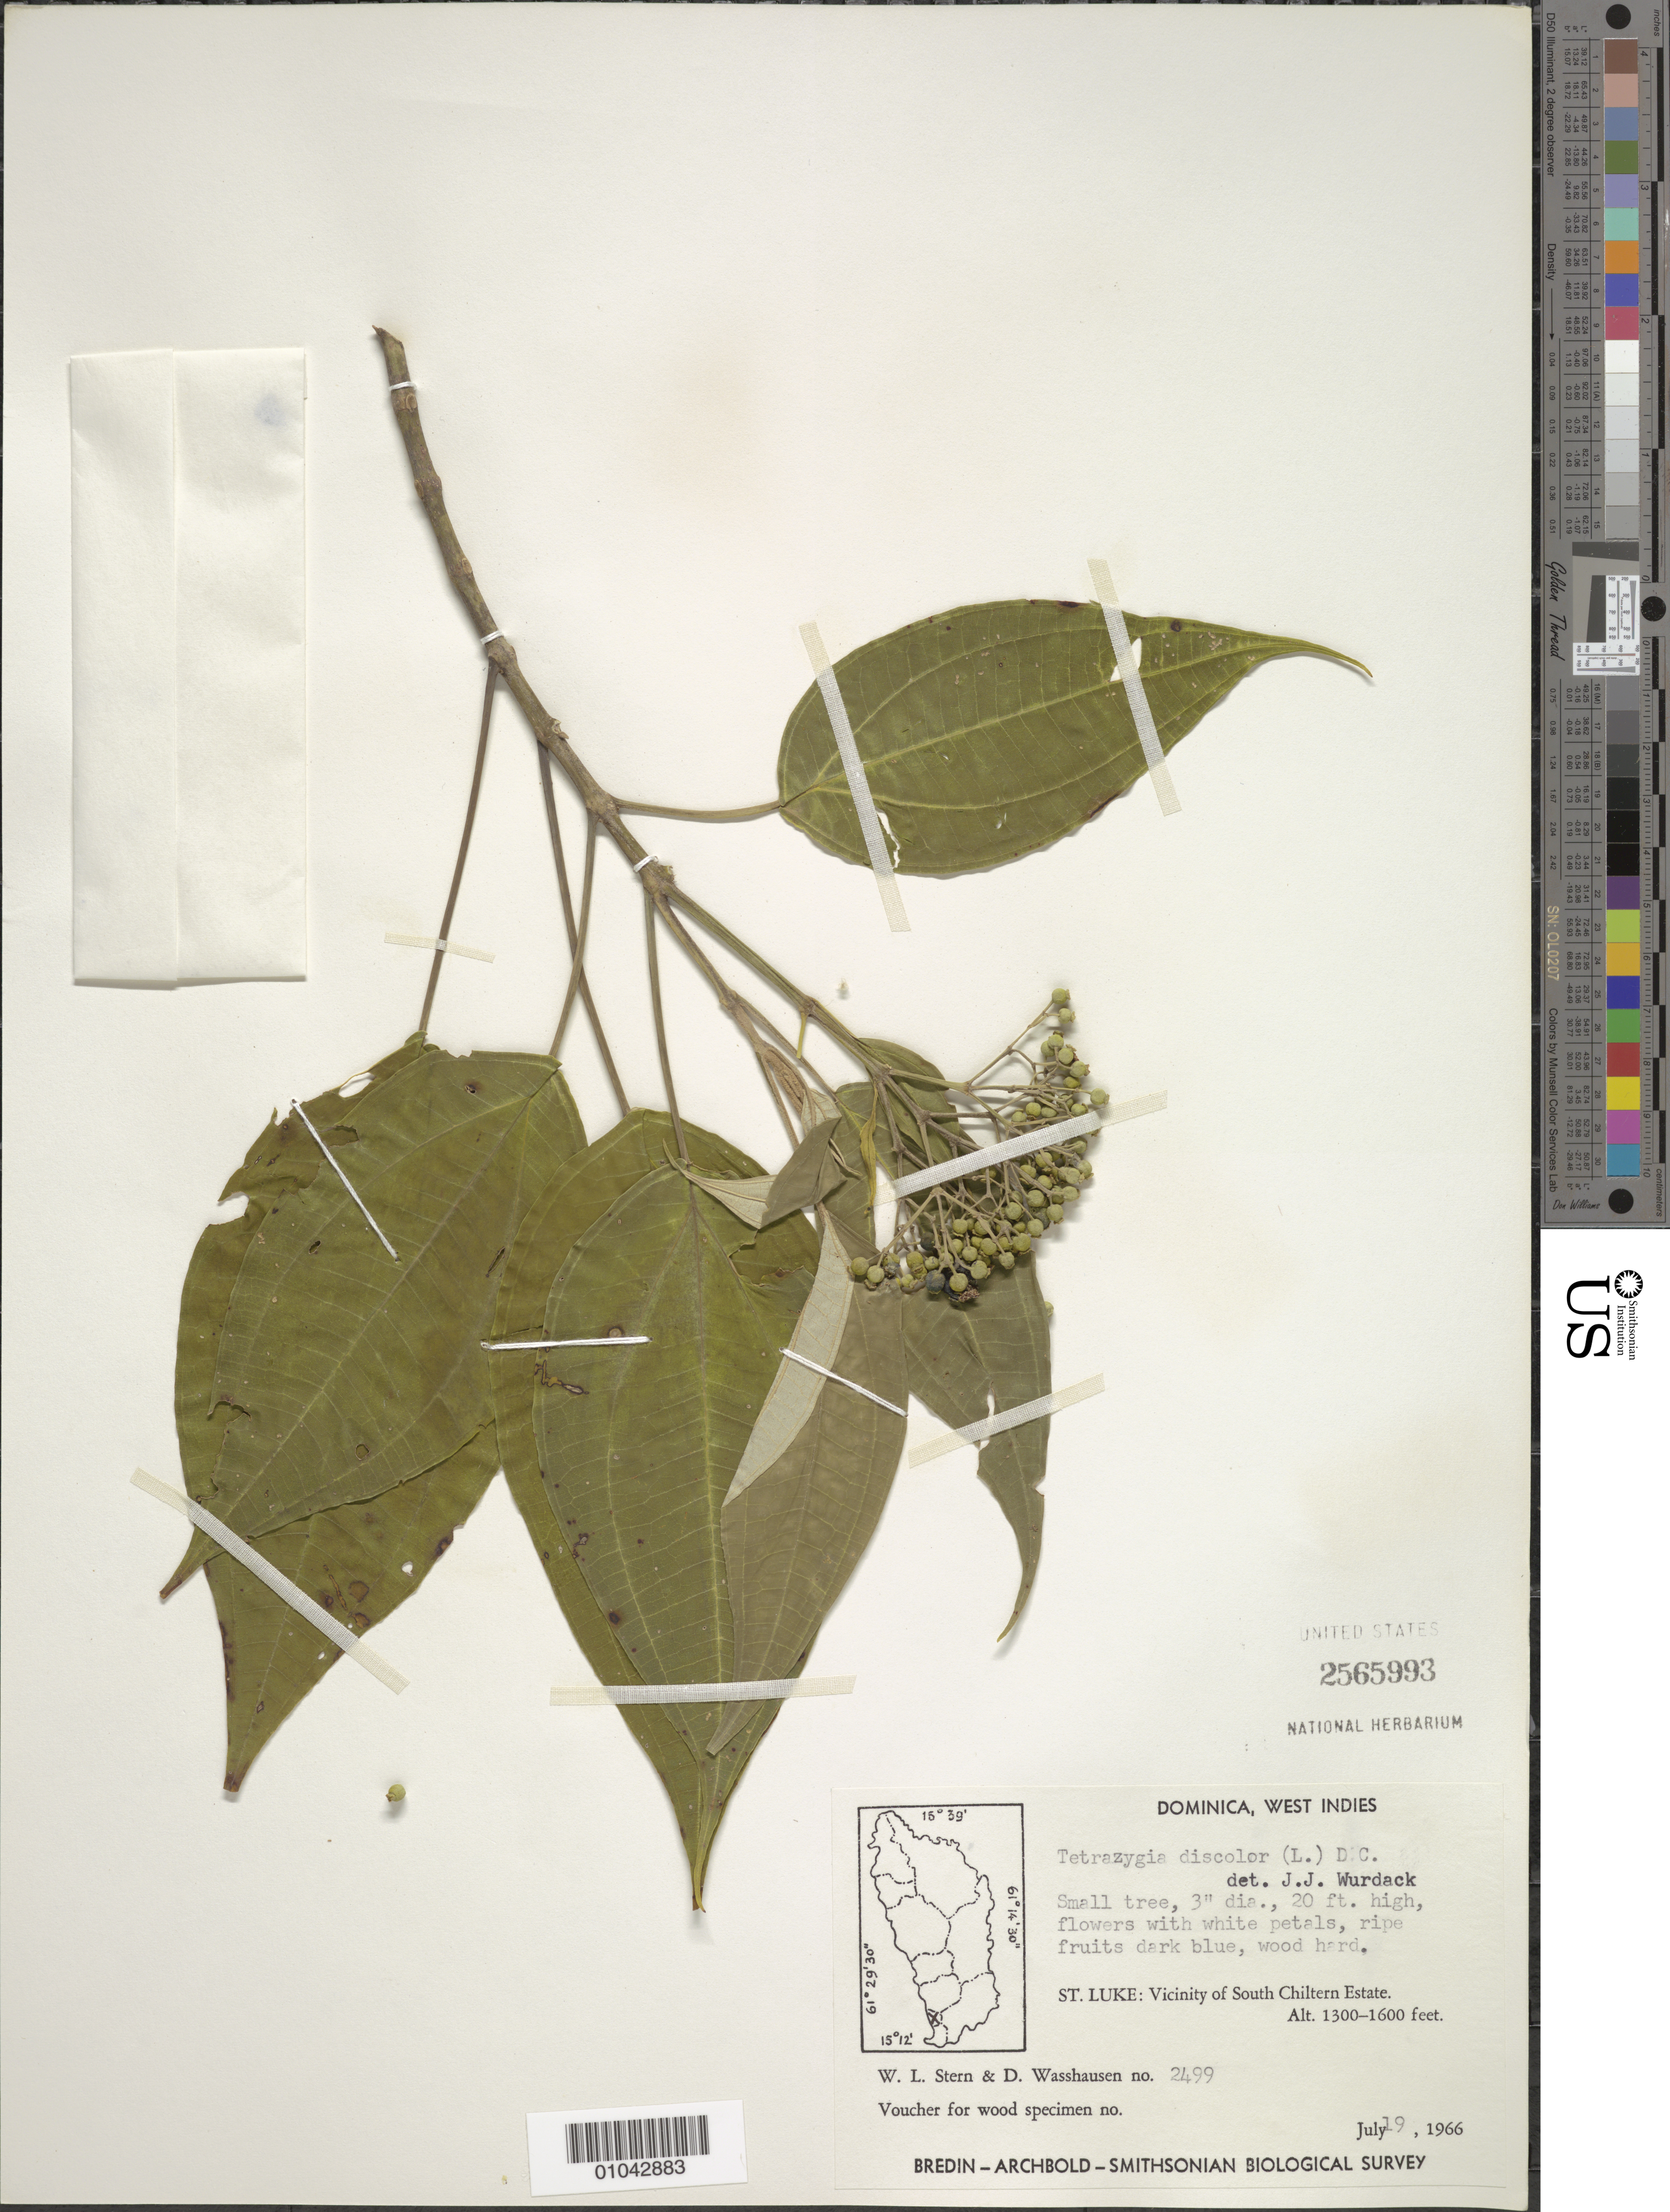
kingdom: Plantae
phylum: Tracheophyta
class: Magnoliopsida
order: Myrtales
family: Melastomataceae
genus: Tetrazygia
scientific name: Tetrazygia discolor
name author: (L.) DC.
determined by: Wurdack, John J., (US), US (UNITED STATES)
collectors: W. L. Stern & D. C. Wasshausen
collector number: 2499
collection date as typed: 19 Jul 1966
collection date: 1966-07-19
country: Dominica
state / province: St. Luke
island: Dominica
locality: Vicinity of South Chiltern Estate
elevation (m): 396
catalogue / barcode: US 2565993